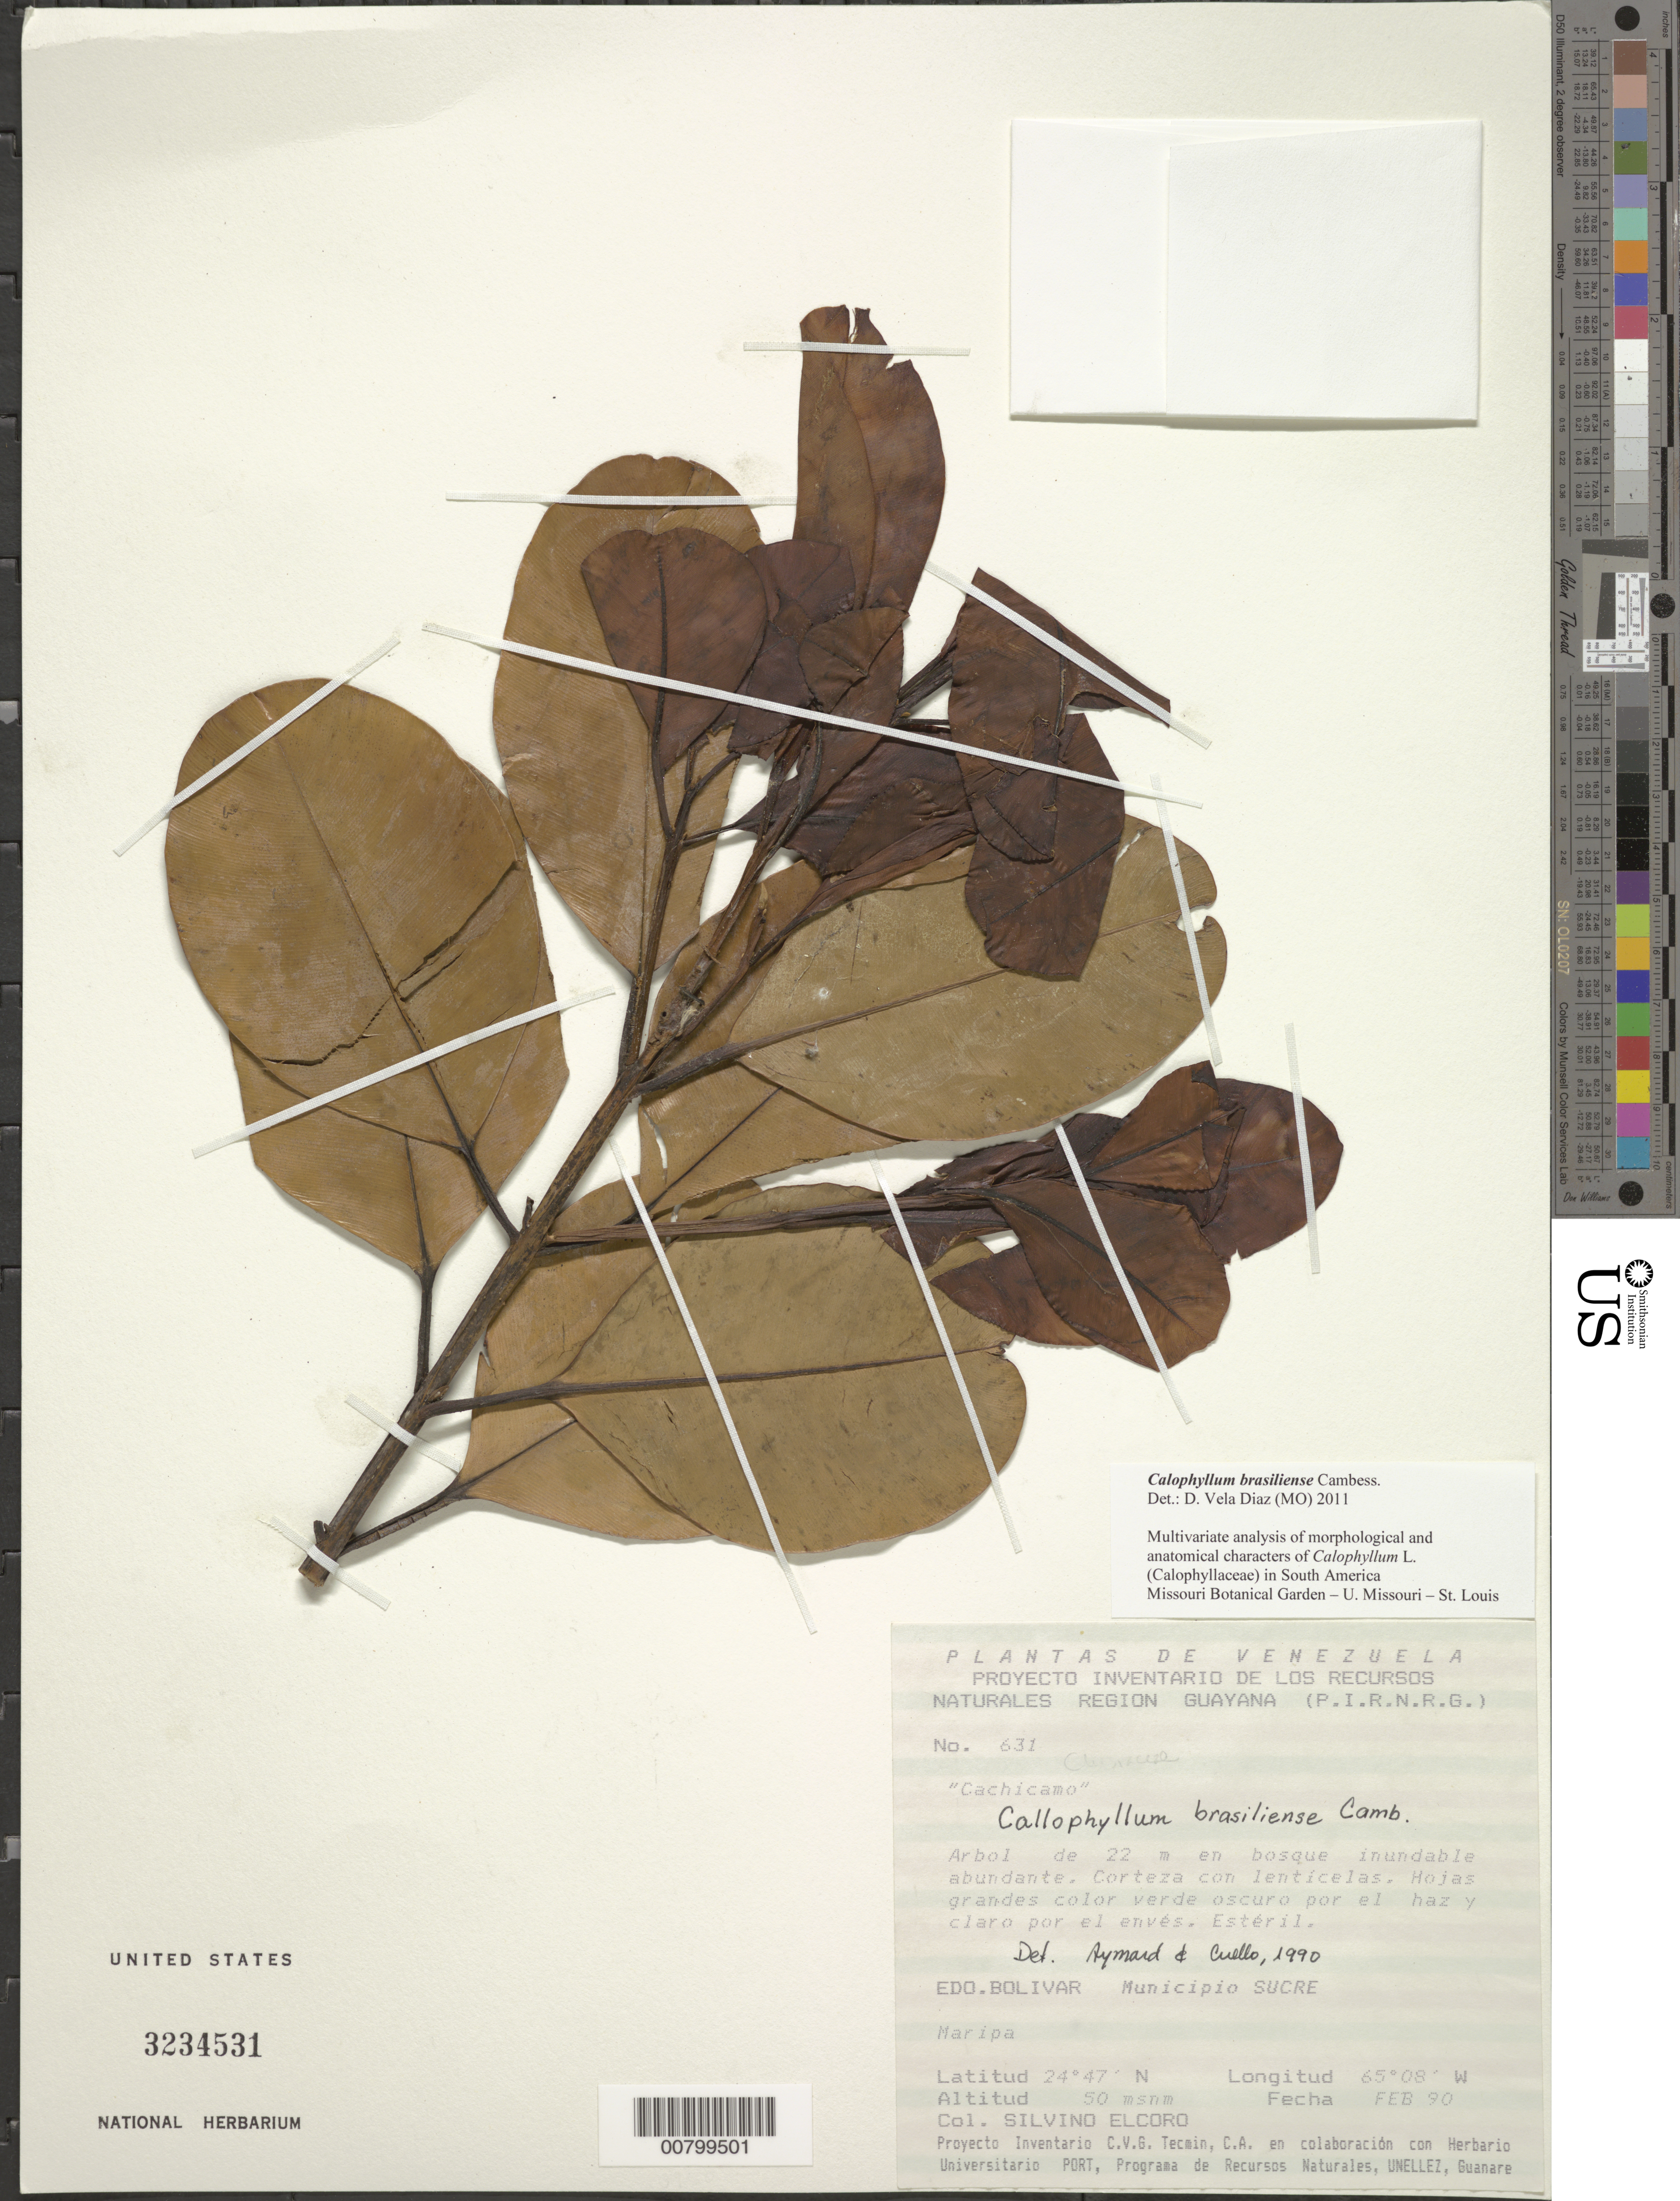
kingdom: Plantae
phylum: Tracheophyta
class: Magnoliopsida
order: Malpighiales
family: Calophyllaceae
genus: Calophyllum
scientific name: Calophyllum brasiliense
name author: Cambess.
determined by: Aymard C., G. A.; Cuello, Nidia L.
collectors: S. Elcoro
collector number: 631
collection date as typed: Feb-90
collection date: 1990-02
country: Venezuela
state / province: Bolívar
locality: Mun. Sucre, Maripa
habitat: Bosque inundable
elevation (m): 50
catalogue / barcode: US 3234531